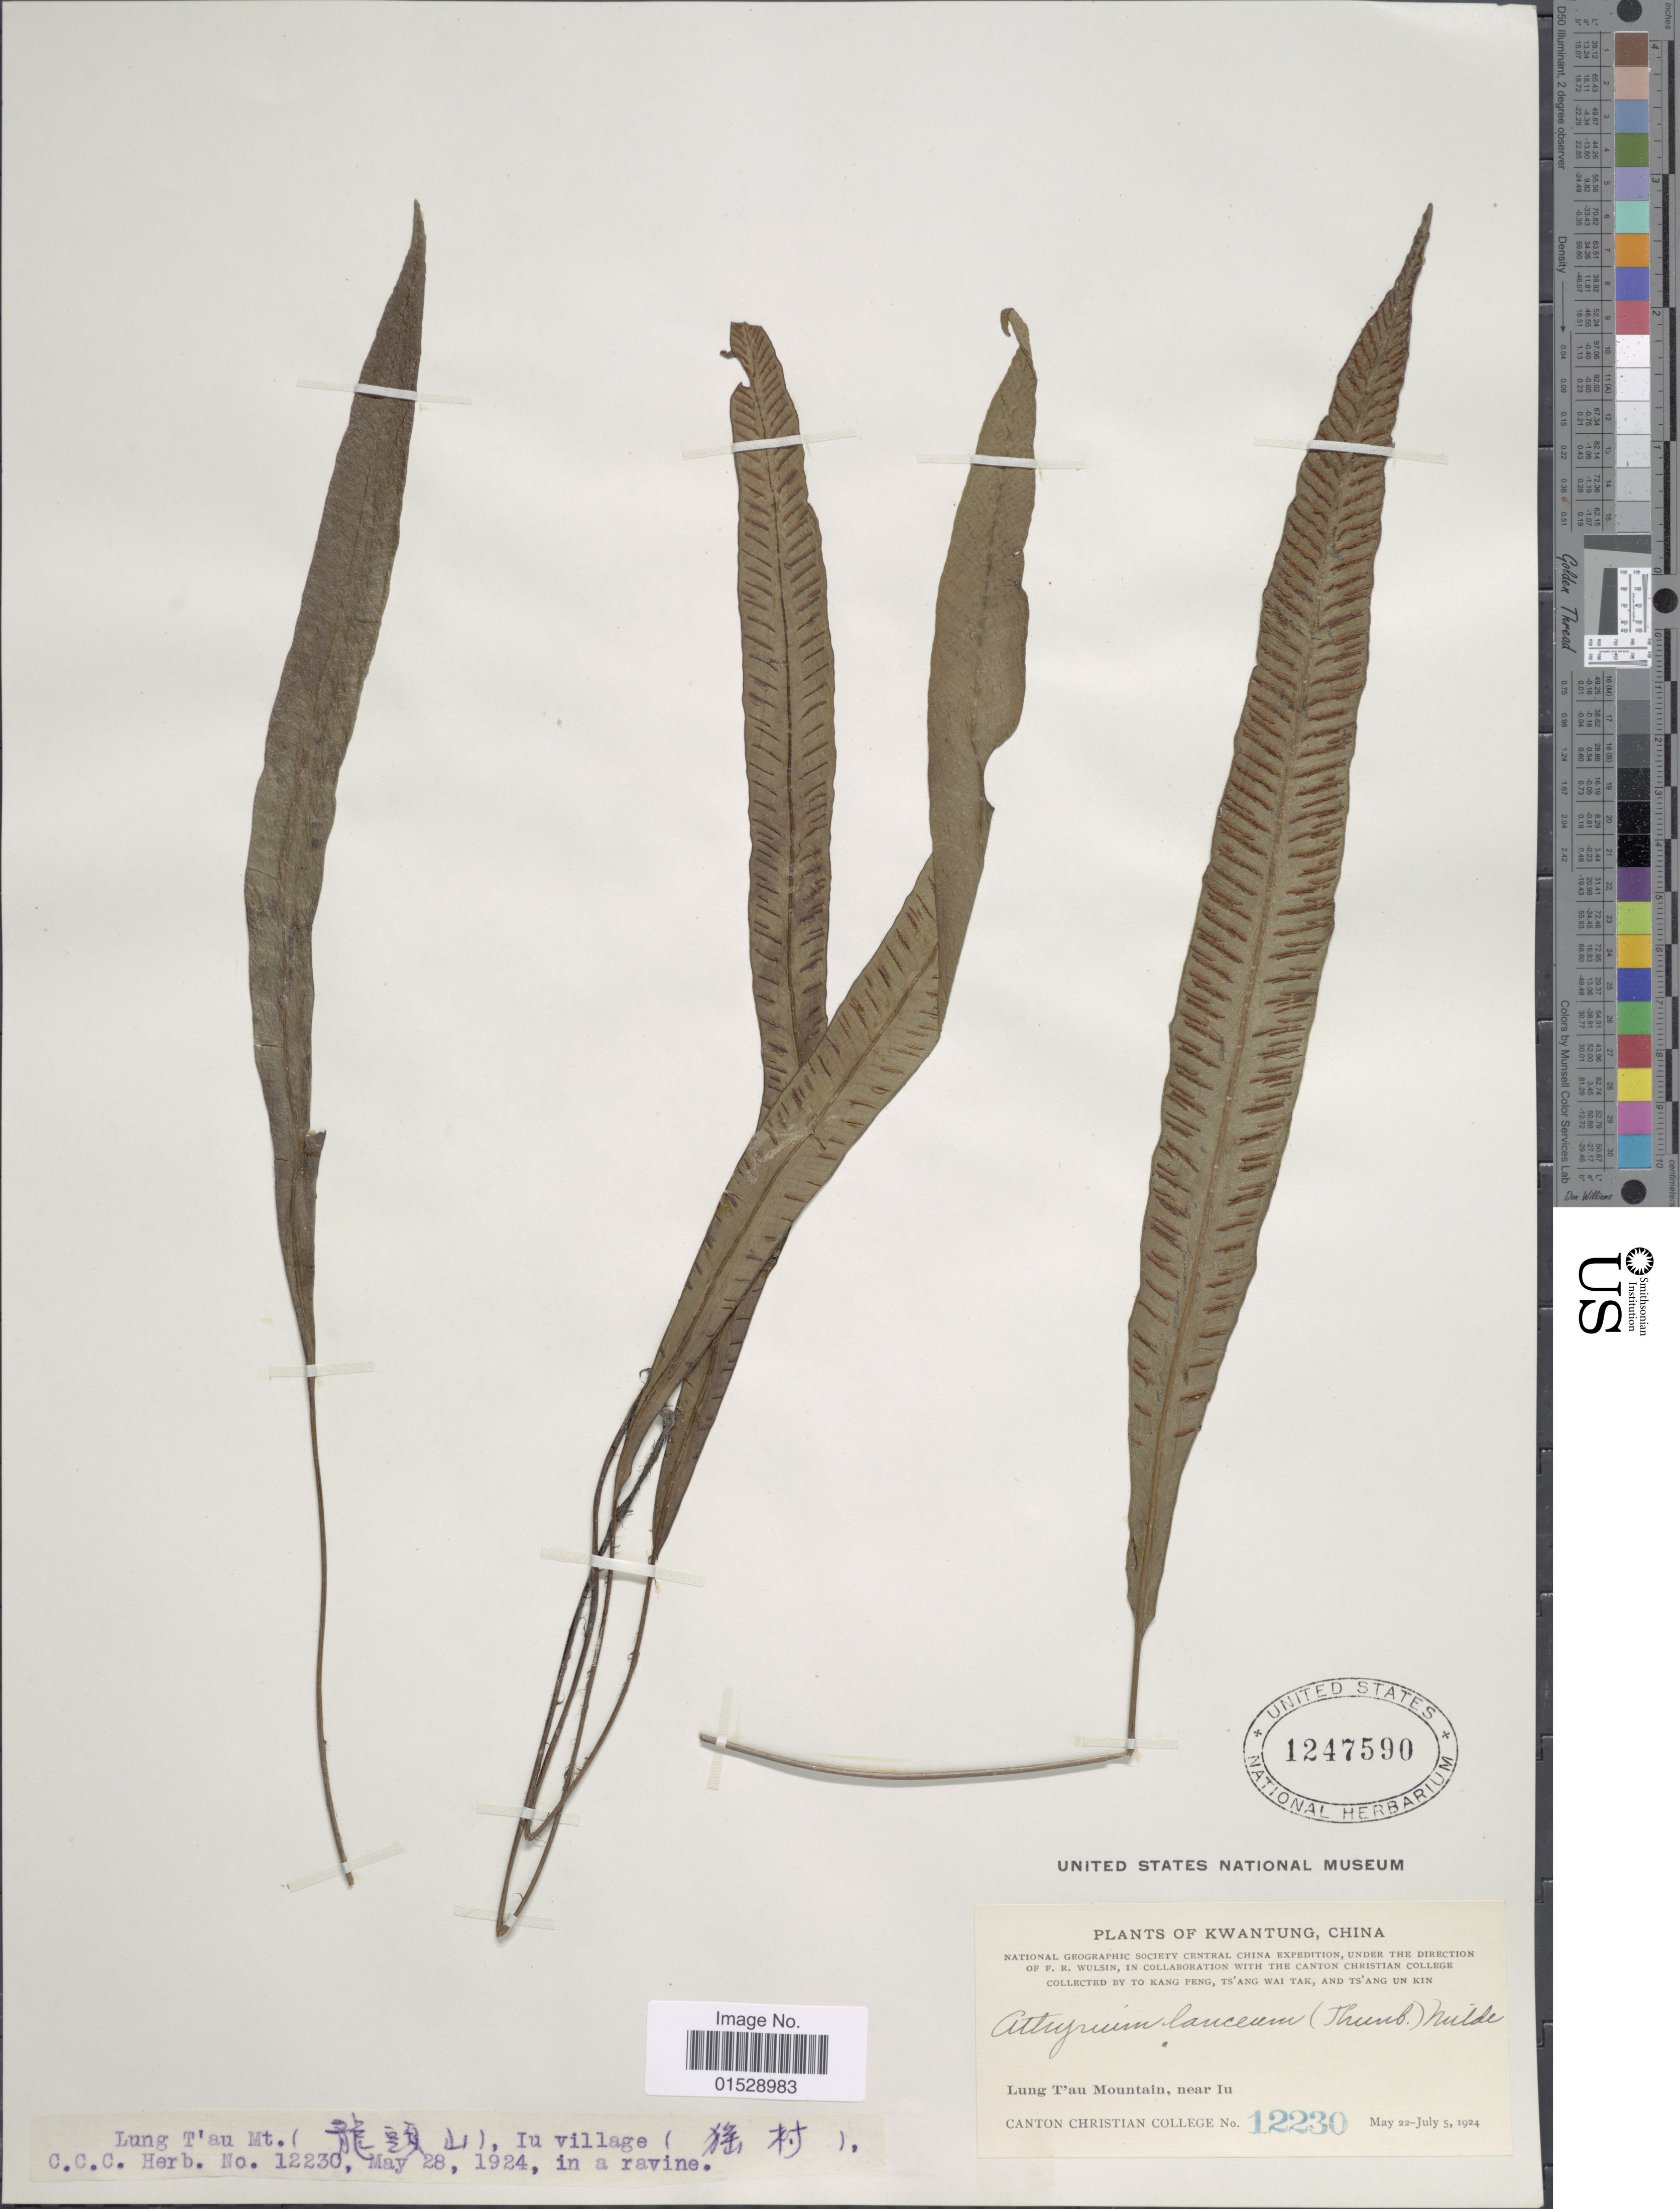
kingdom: Plantae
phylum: Tracheophyta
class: Polypodiopsida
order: Polypodiales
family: Athyriaceae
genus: Deparia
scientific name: Deparia lancea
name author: (Thunb.) Fraser-Jenk.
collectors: T. K. Peng, W. T. Tsang & U. K. Tsang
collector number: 12230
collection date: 1924-05-28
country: China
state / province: Guangdong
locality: Kwantrung, Lung Tau Mountain, near Iu, Iu village, in a ravine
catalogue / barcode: US 1247590